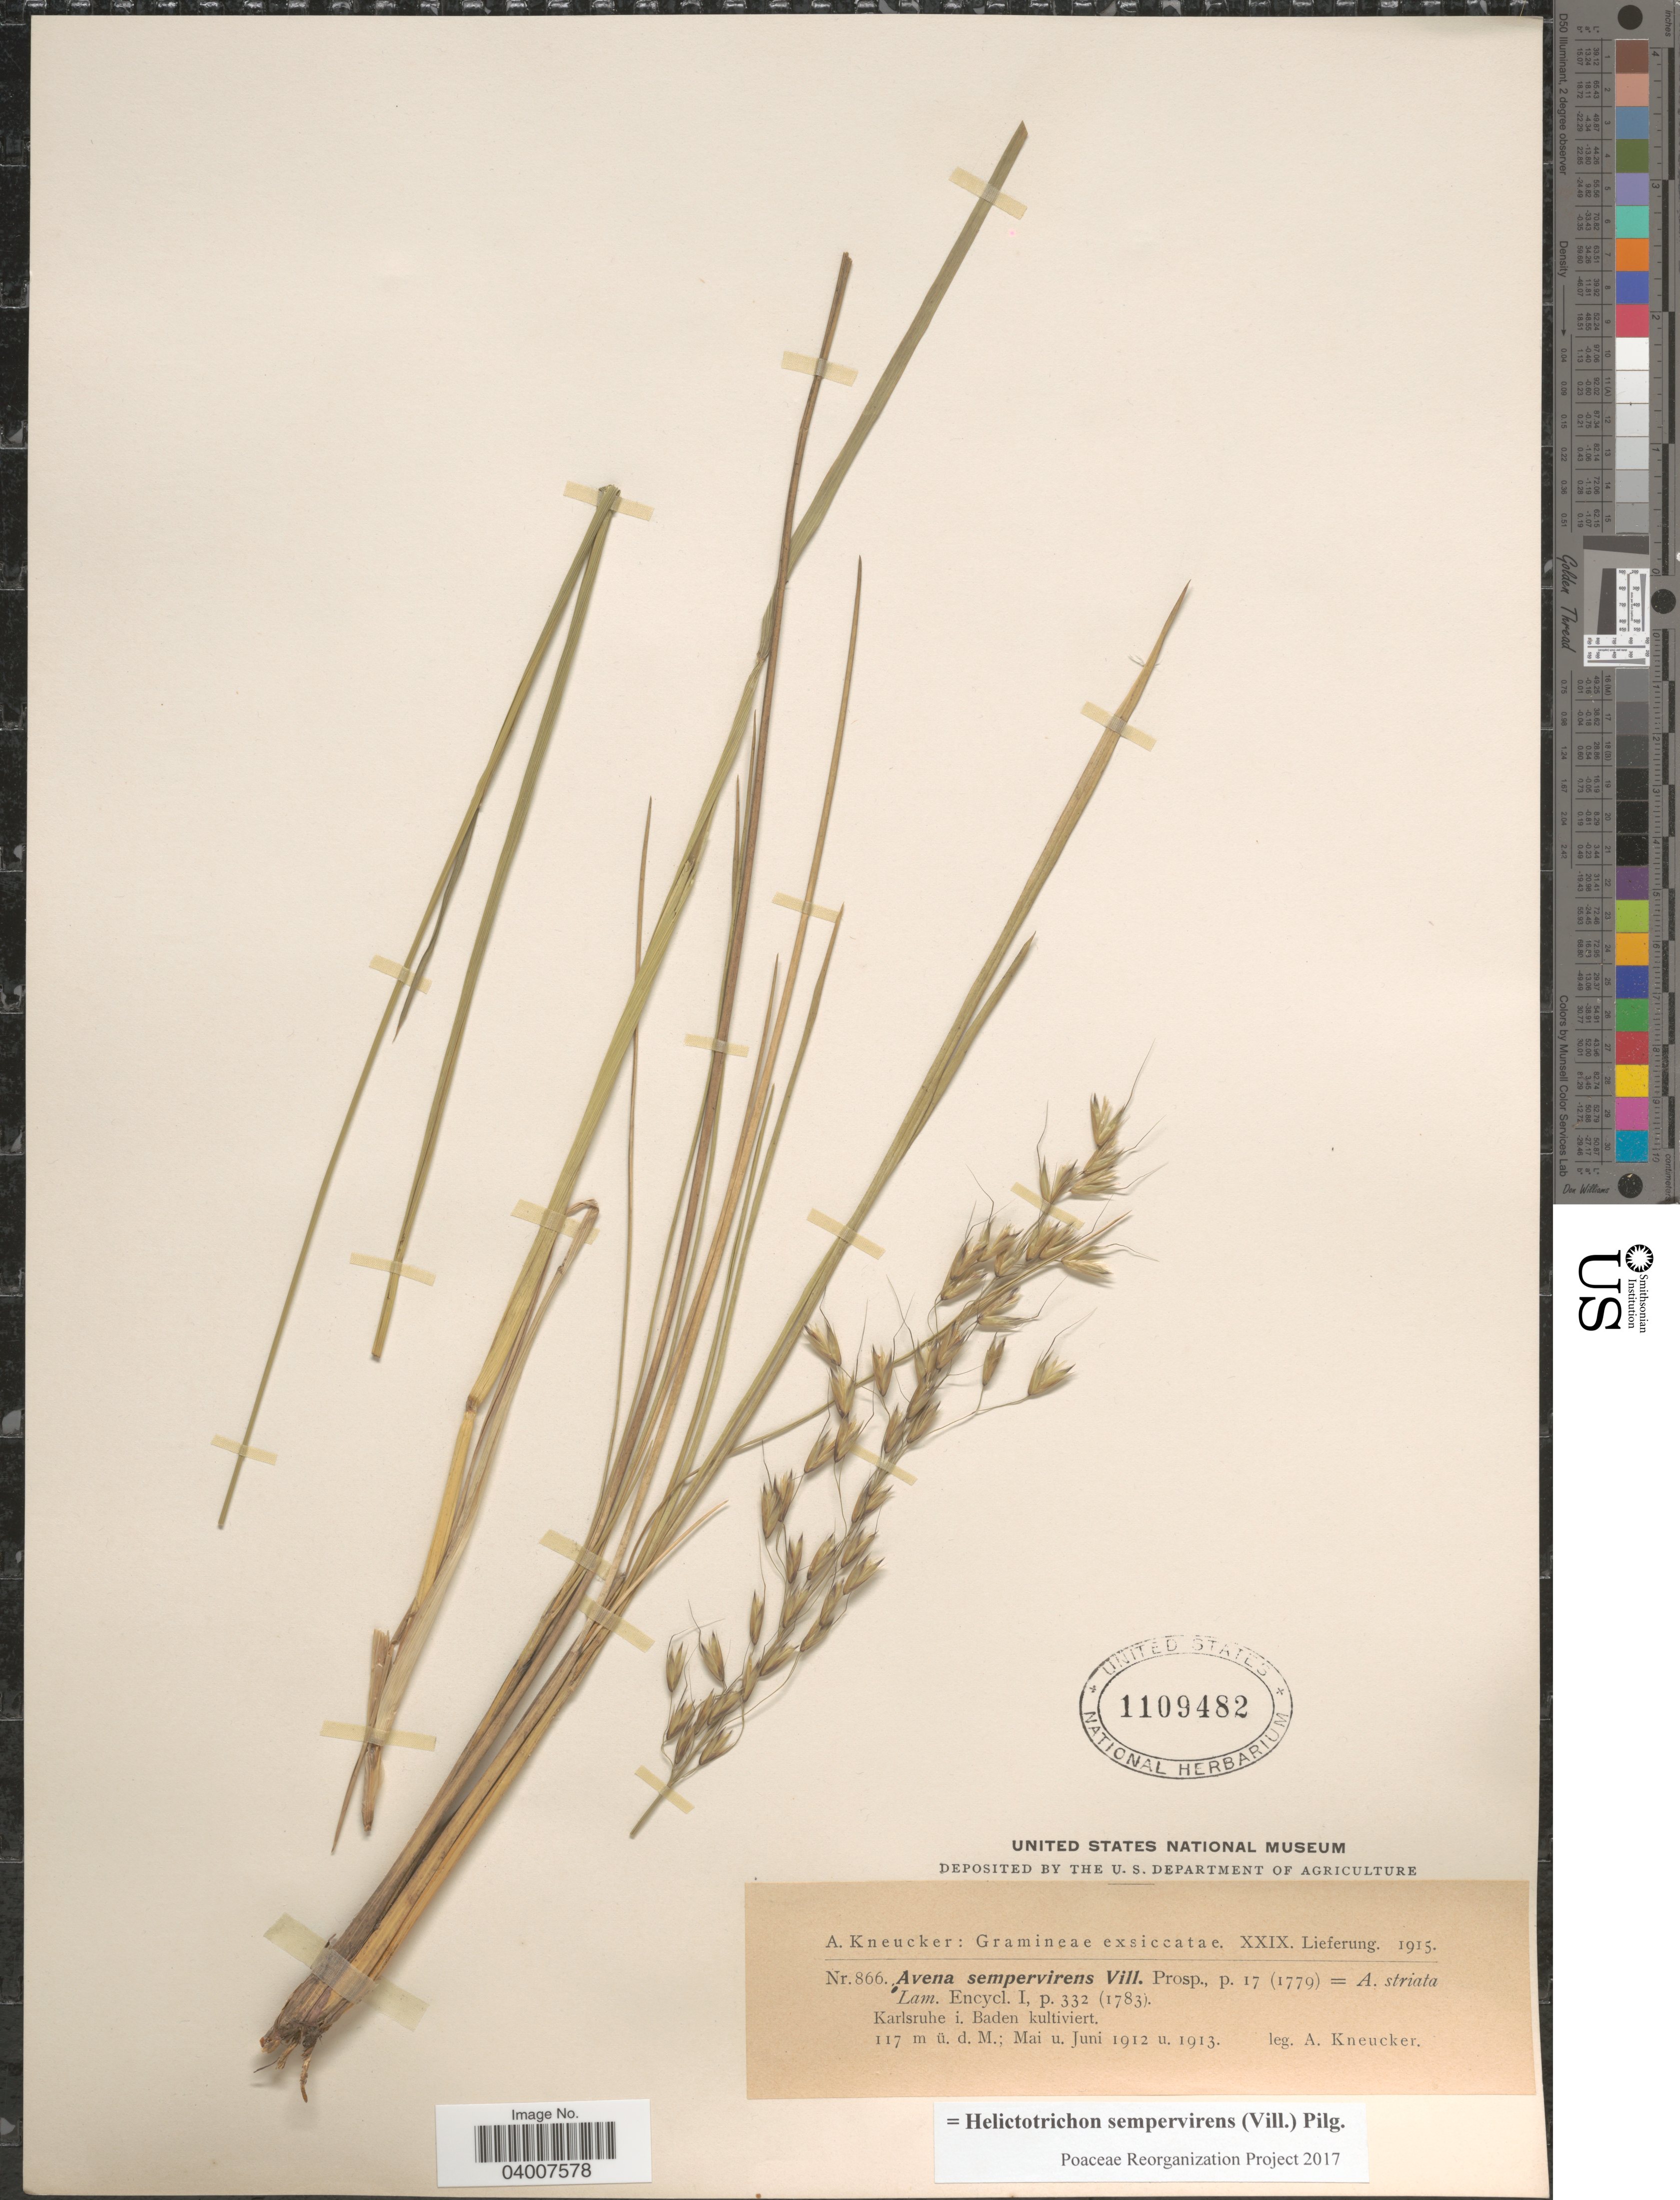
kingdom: Plantae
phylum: Tracheophyta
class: Liliopsida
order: Poales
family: Poaceae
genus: Helictotrichon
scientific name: Helictotrichon sempervirens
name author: (Vill.) Pilg.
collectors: A. Kneucker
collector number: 866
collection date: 1912-05/1913-06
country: Germany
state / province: Baden-Württemberg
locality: Karlsruhe i. Baden kultiviert.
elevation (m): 117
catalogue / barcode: US 1109482